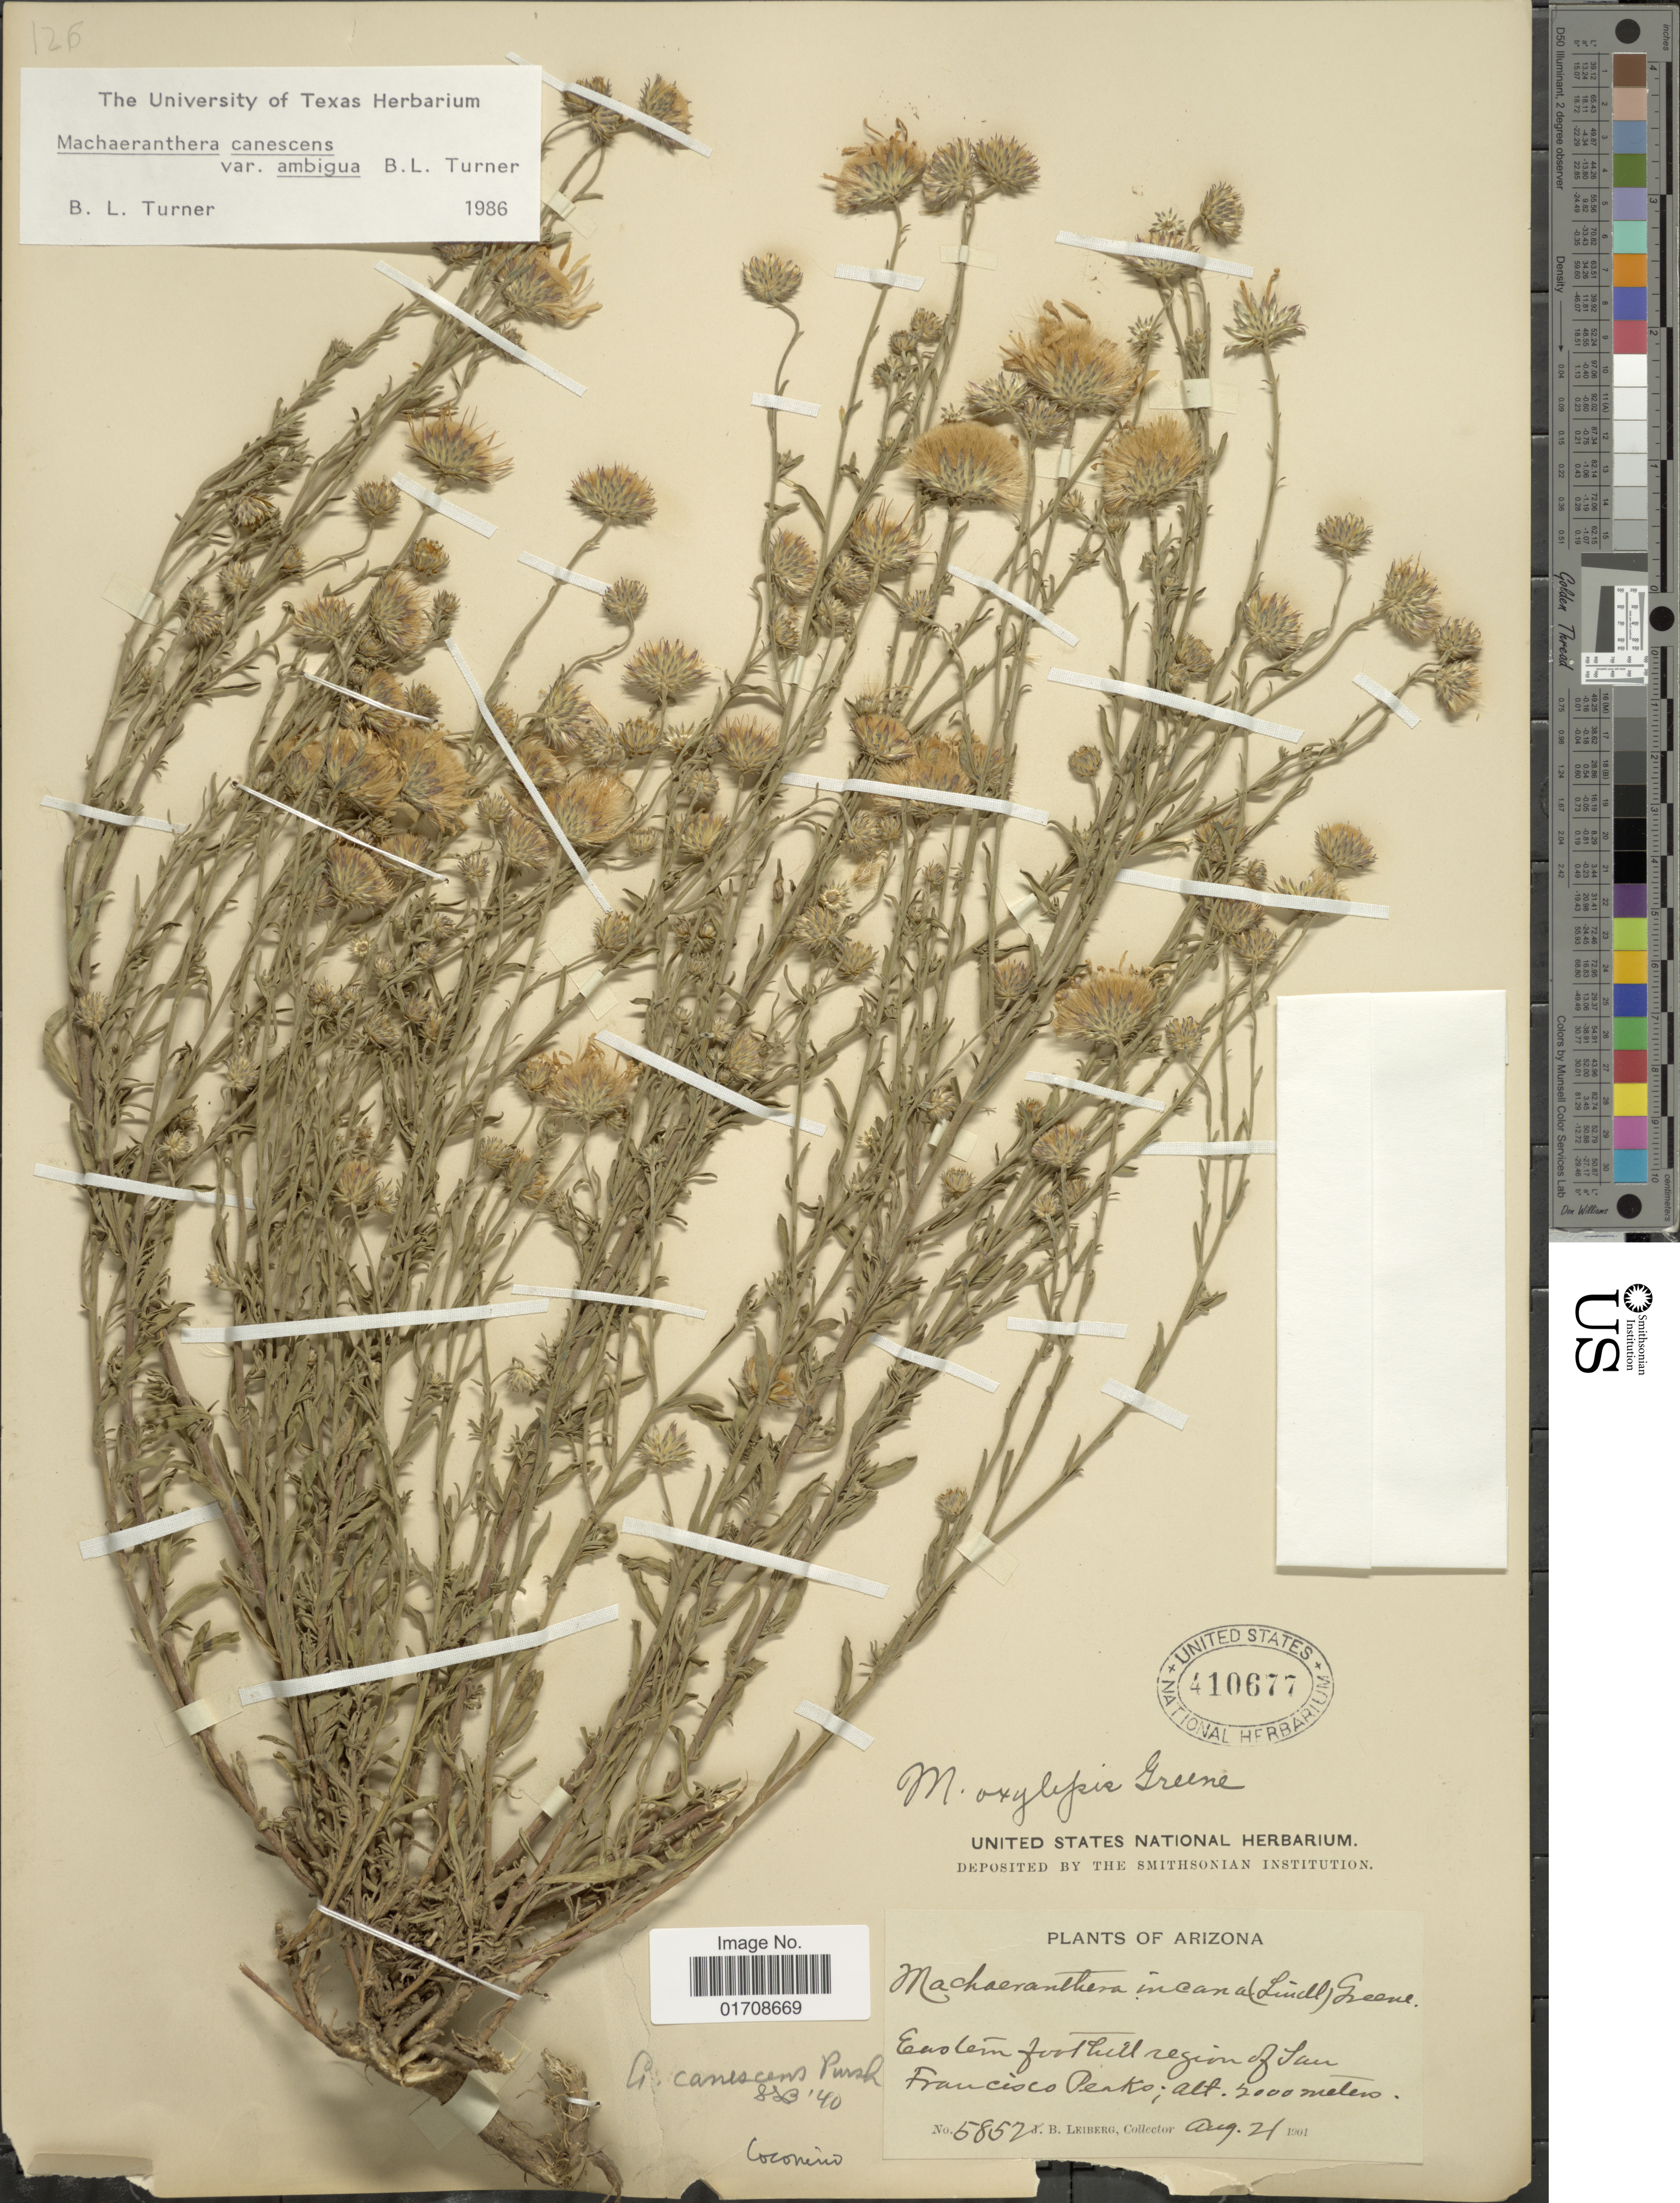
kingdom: Plantae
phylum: Tracheophyta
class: Magnoliopsida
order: Asterales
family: Asteraceae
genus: Machaeranthera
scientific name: Machaeranthera canescens var. ambigua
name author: (B.L. Turner) B.L. Turner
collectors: J. B. Leiberg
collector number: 5852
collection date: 1901-08-21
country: United States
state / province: Arizona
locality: Eastern foot hill region of San Francisco Peaks, Coconino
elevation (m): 2000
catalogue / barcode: US 410677